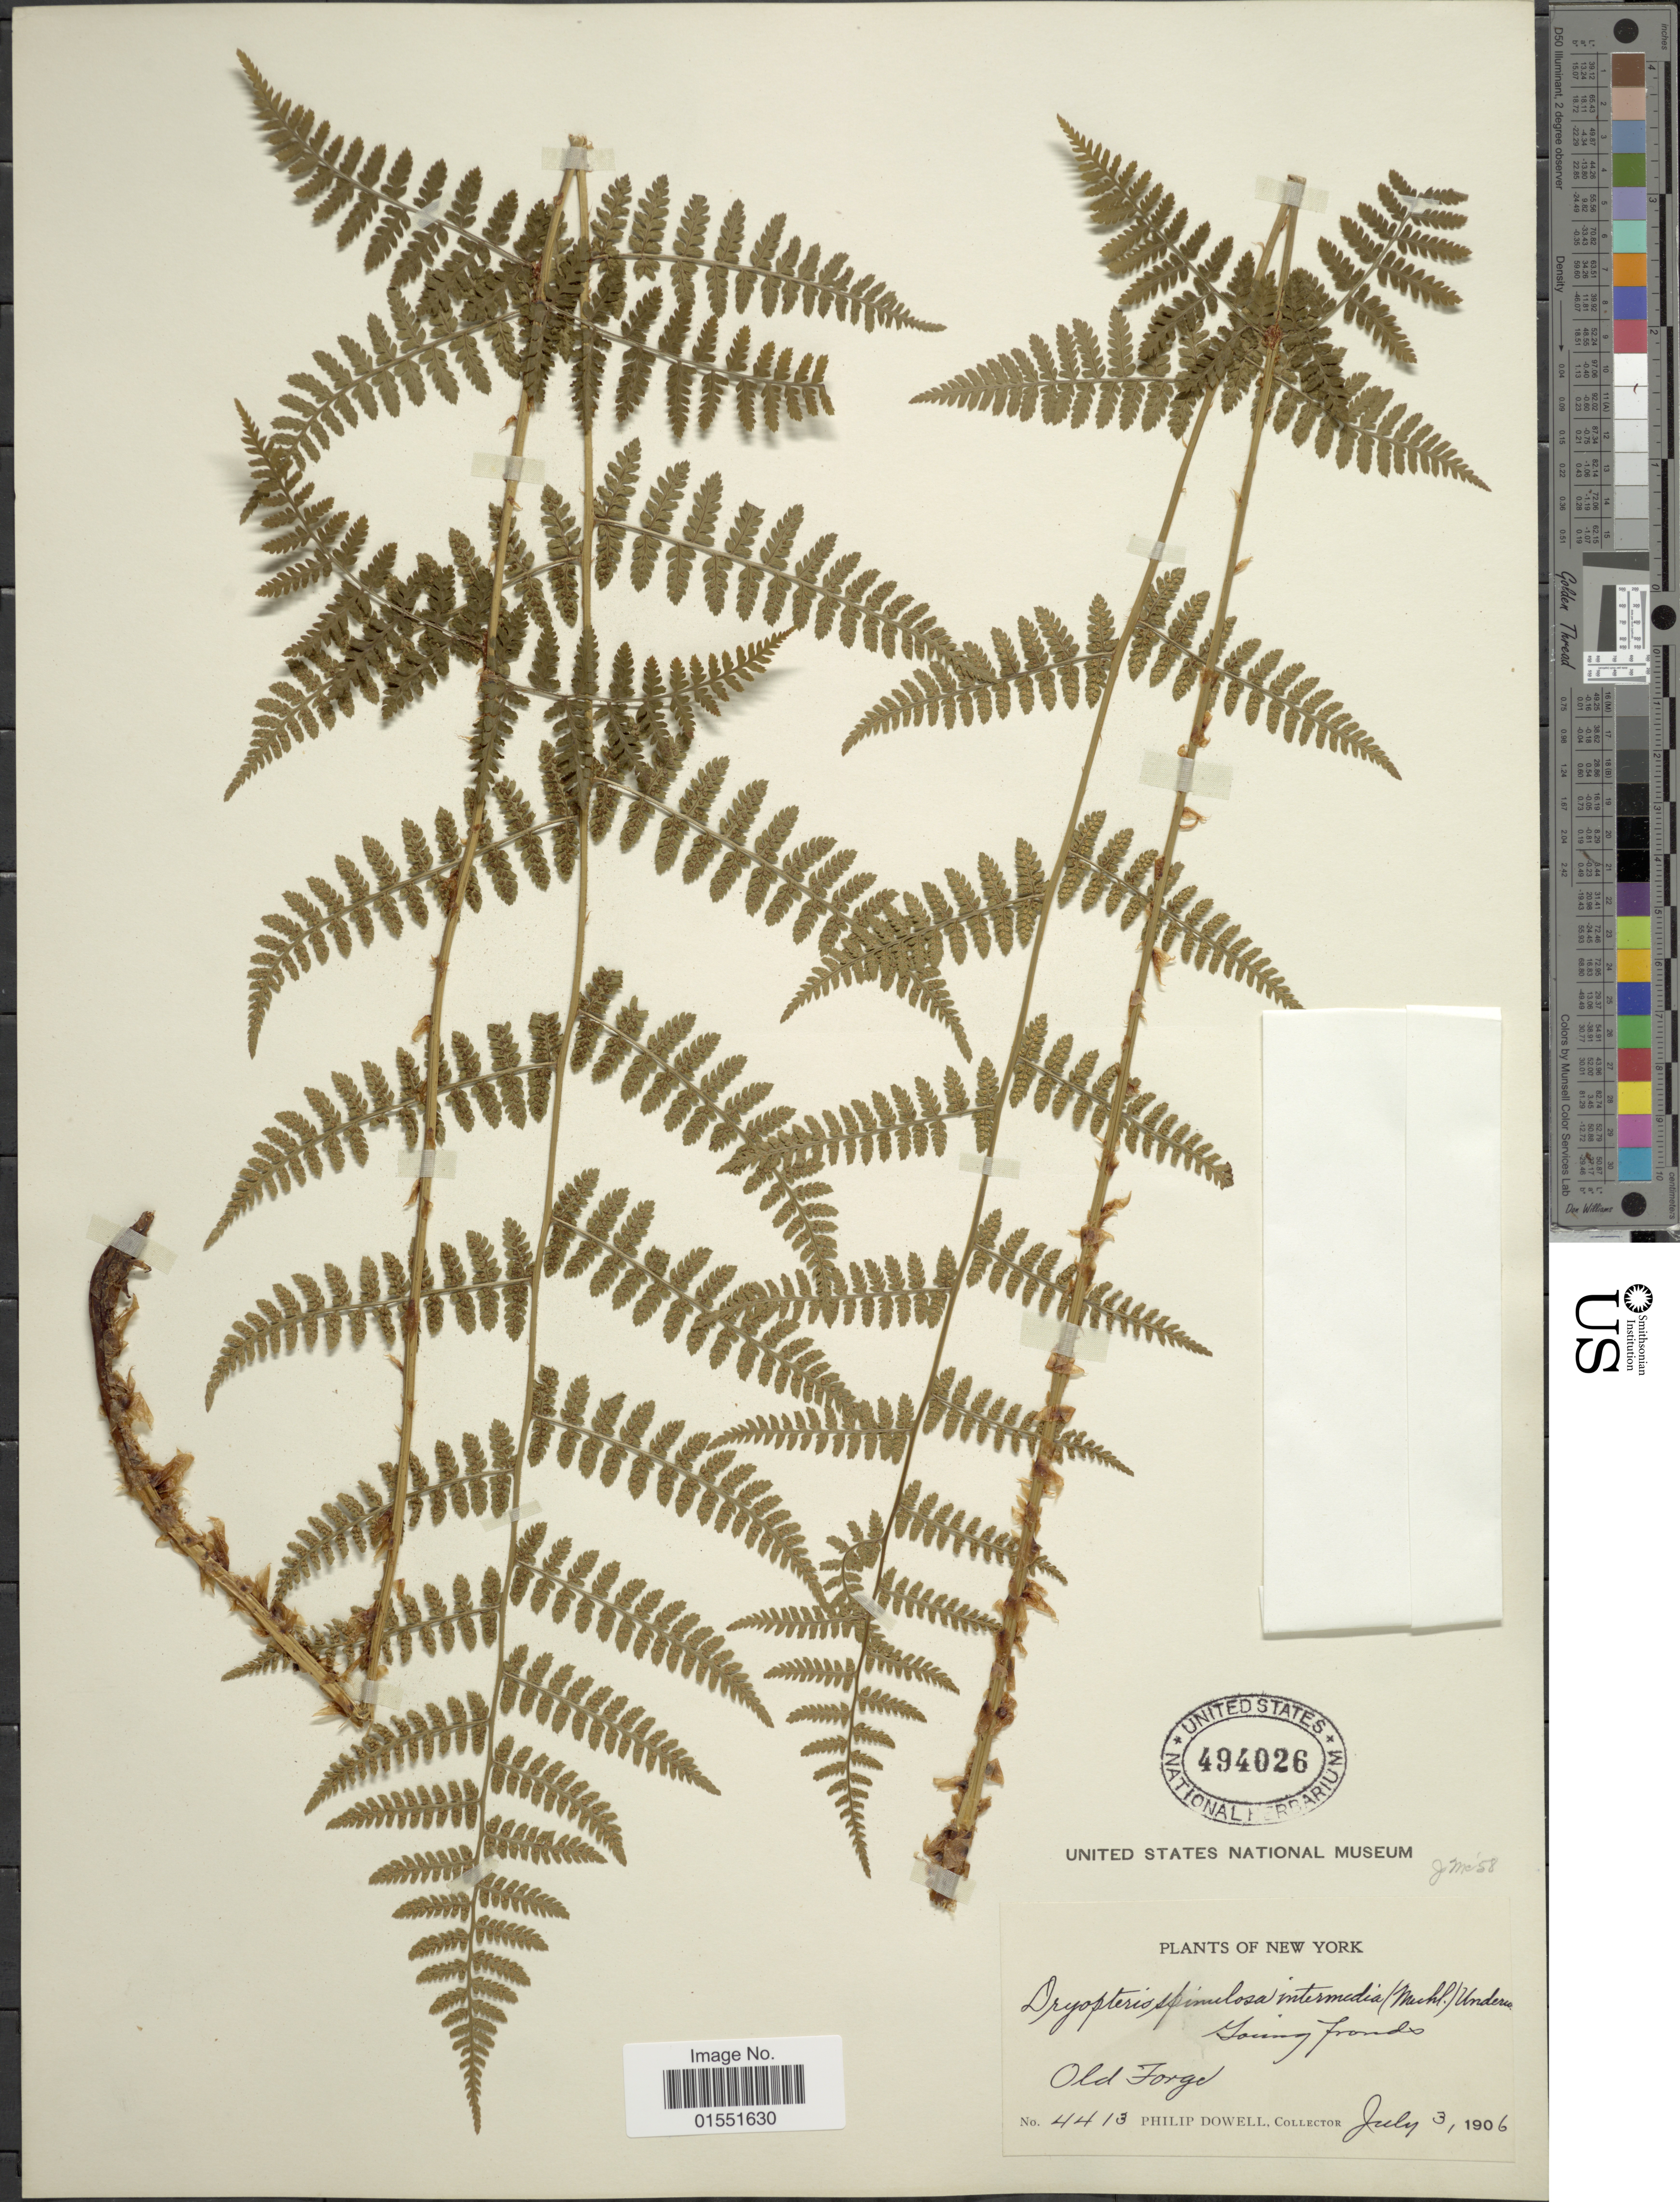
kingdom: Plantae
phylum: Tracheophyta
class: Polypodiopsida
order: Polypodiales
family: Dryopteridaceae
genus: Dryopteris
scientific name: Dryopteris intermedia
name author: (Muhl.) A. Gray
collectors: P. Dowell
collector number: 4413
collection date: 1906-07-03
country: United States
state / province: New York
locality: Old Forge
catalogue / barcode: US 494026